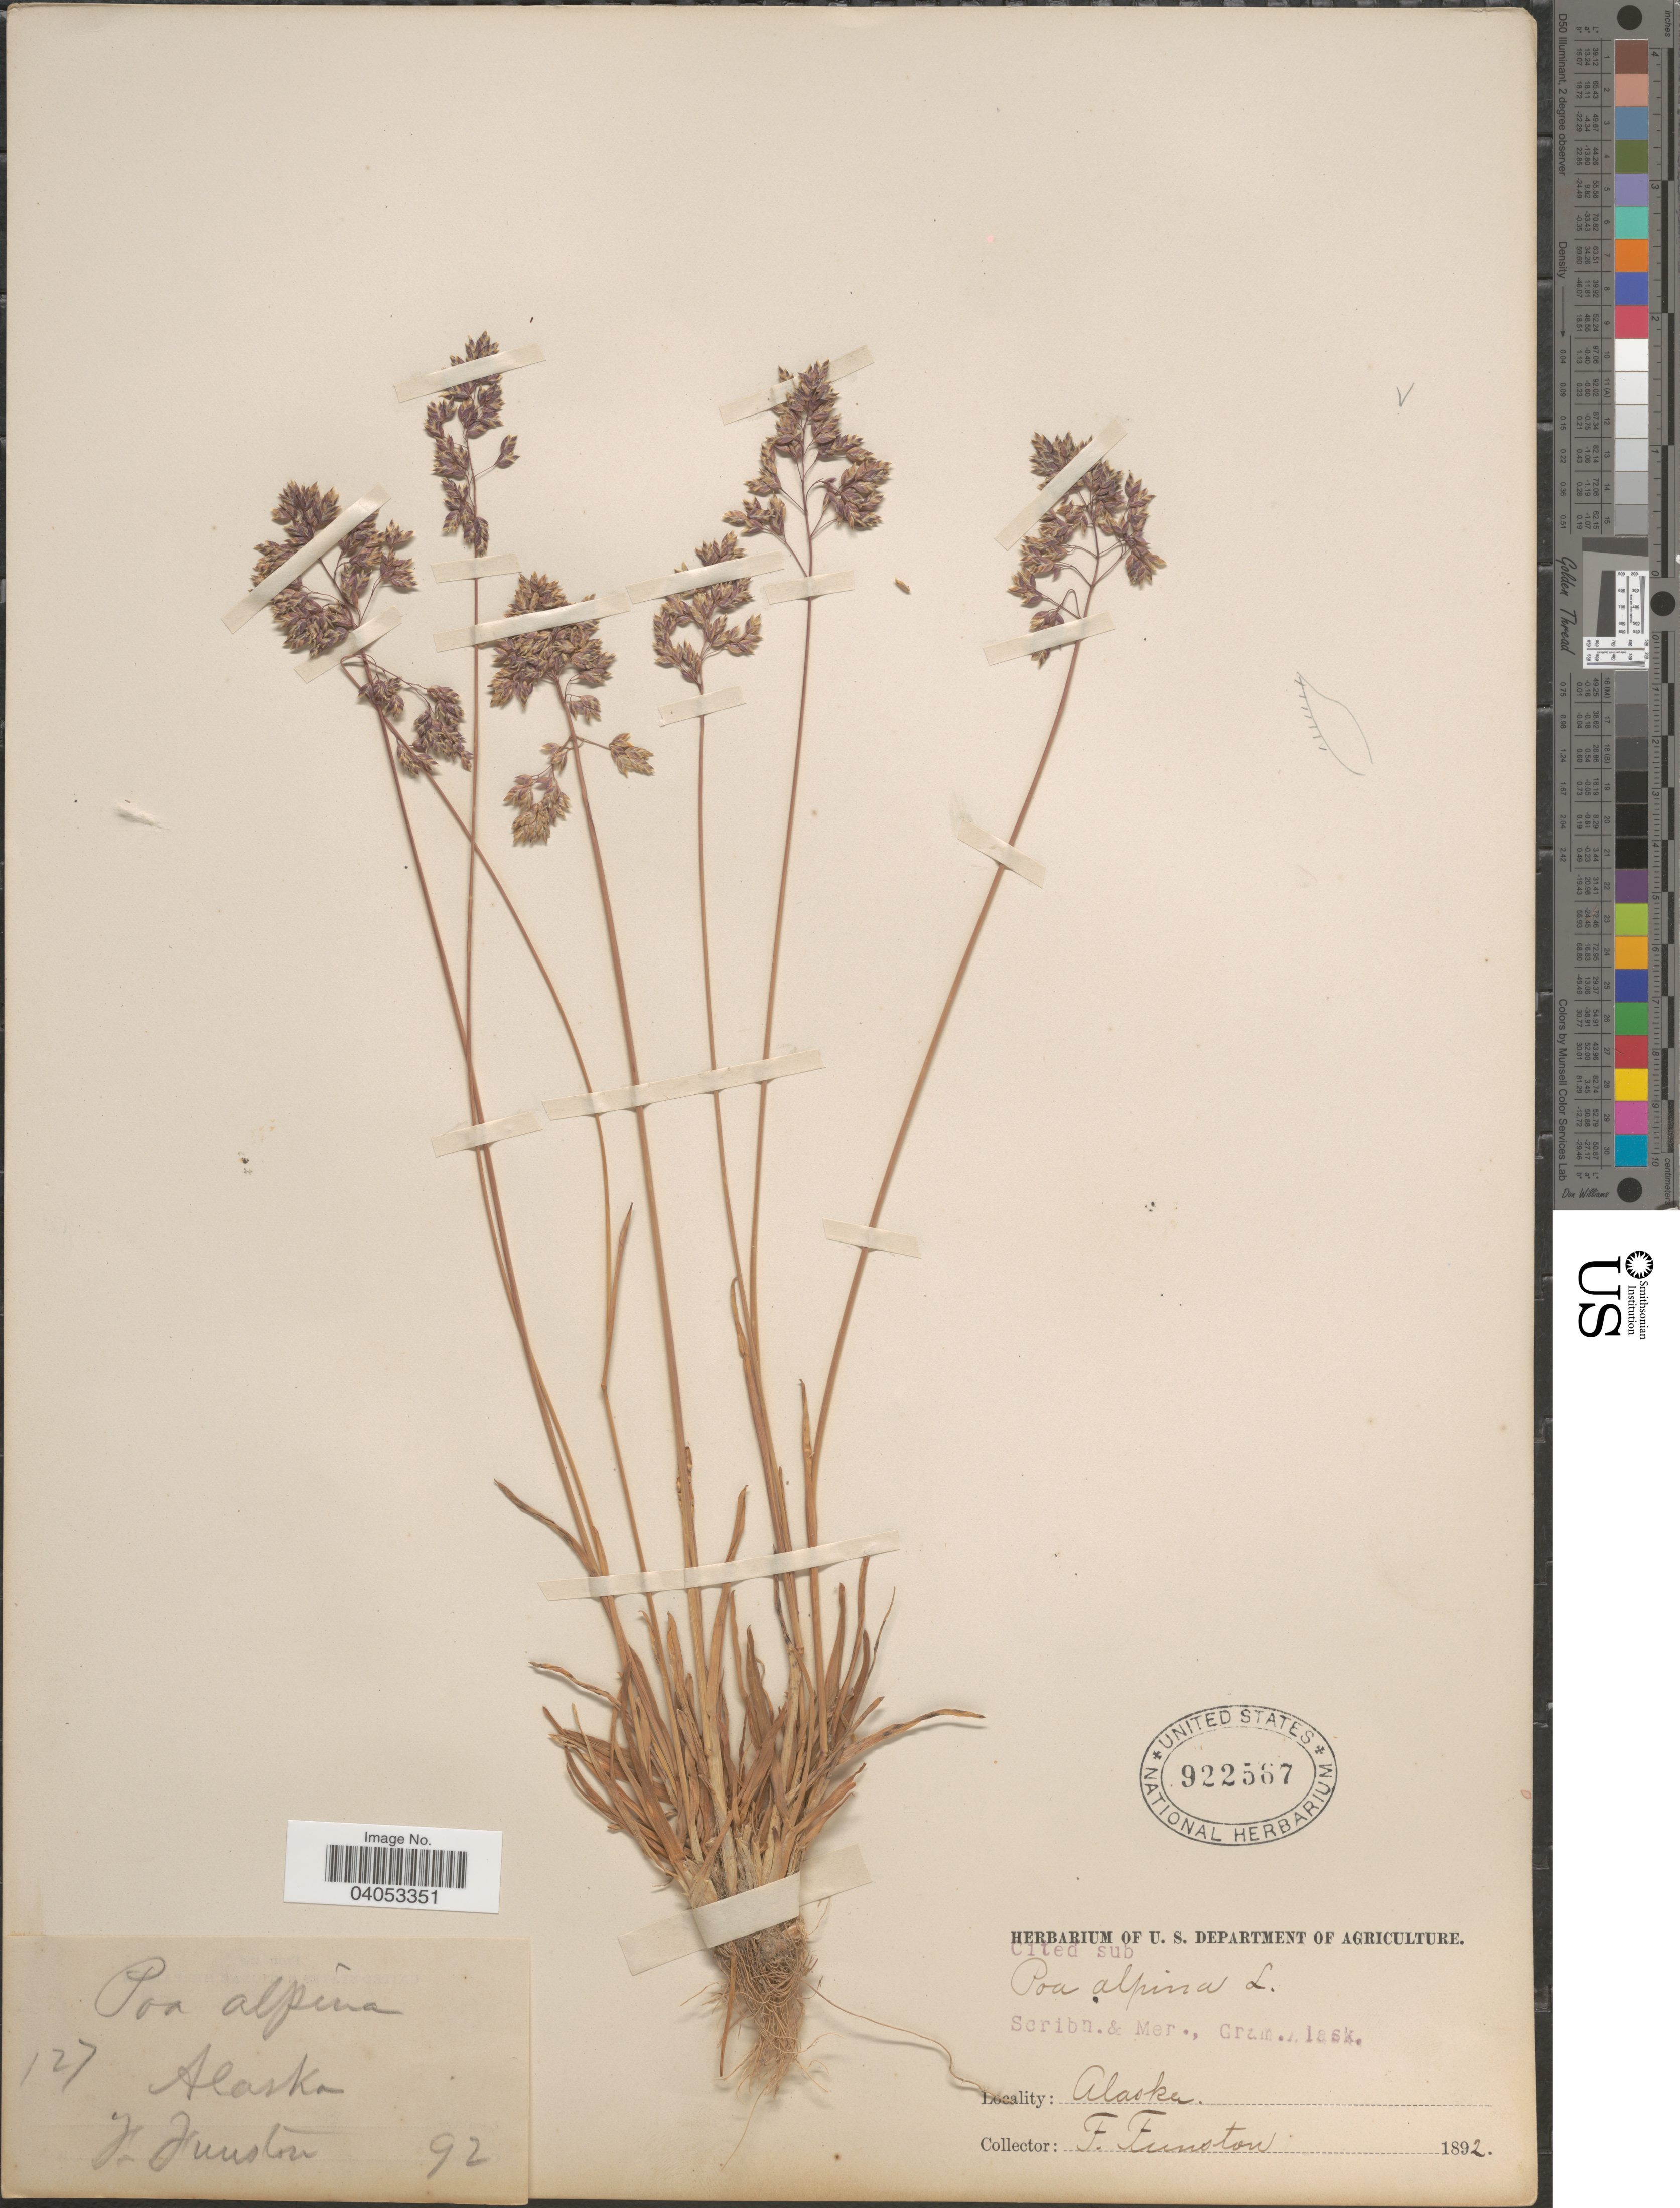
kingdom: Plantae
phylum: Tracheophyta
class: Liliopsida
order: Poales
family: Poaceae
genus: Poa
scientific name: Poa alpina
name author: L.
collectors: F. Funston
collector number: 127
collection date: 1892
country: United States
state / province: Alaska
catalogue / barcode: US 922567